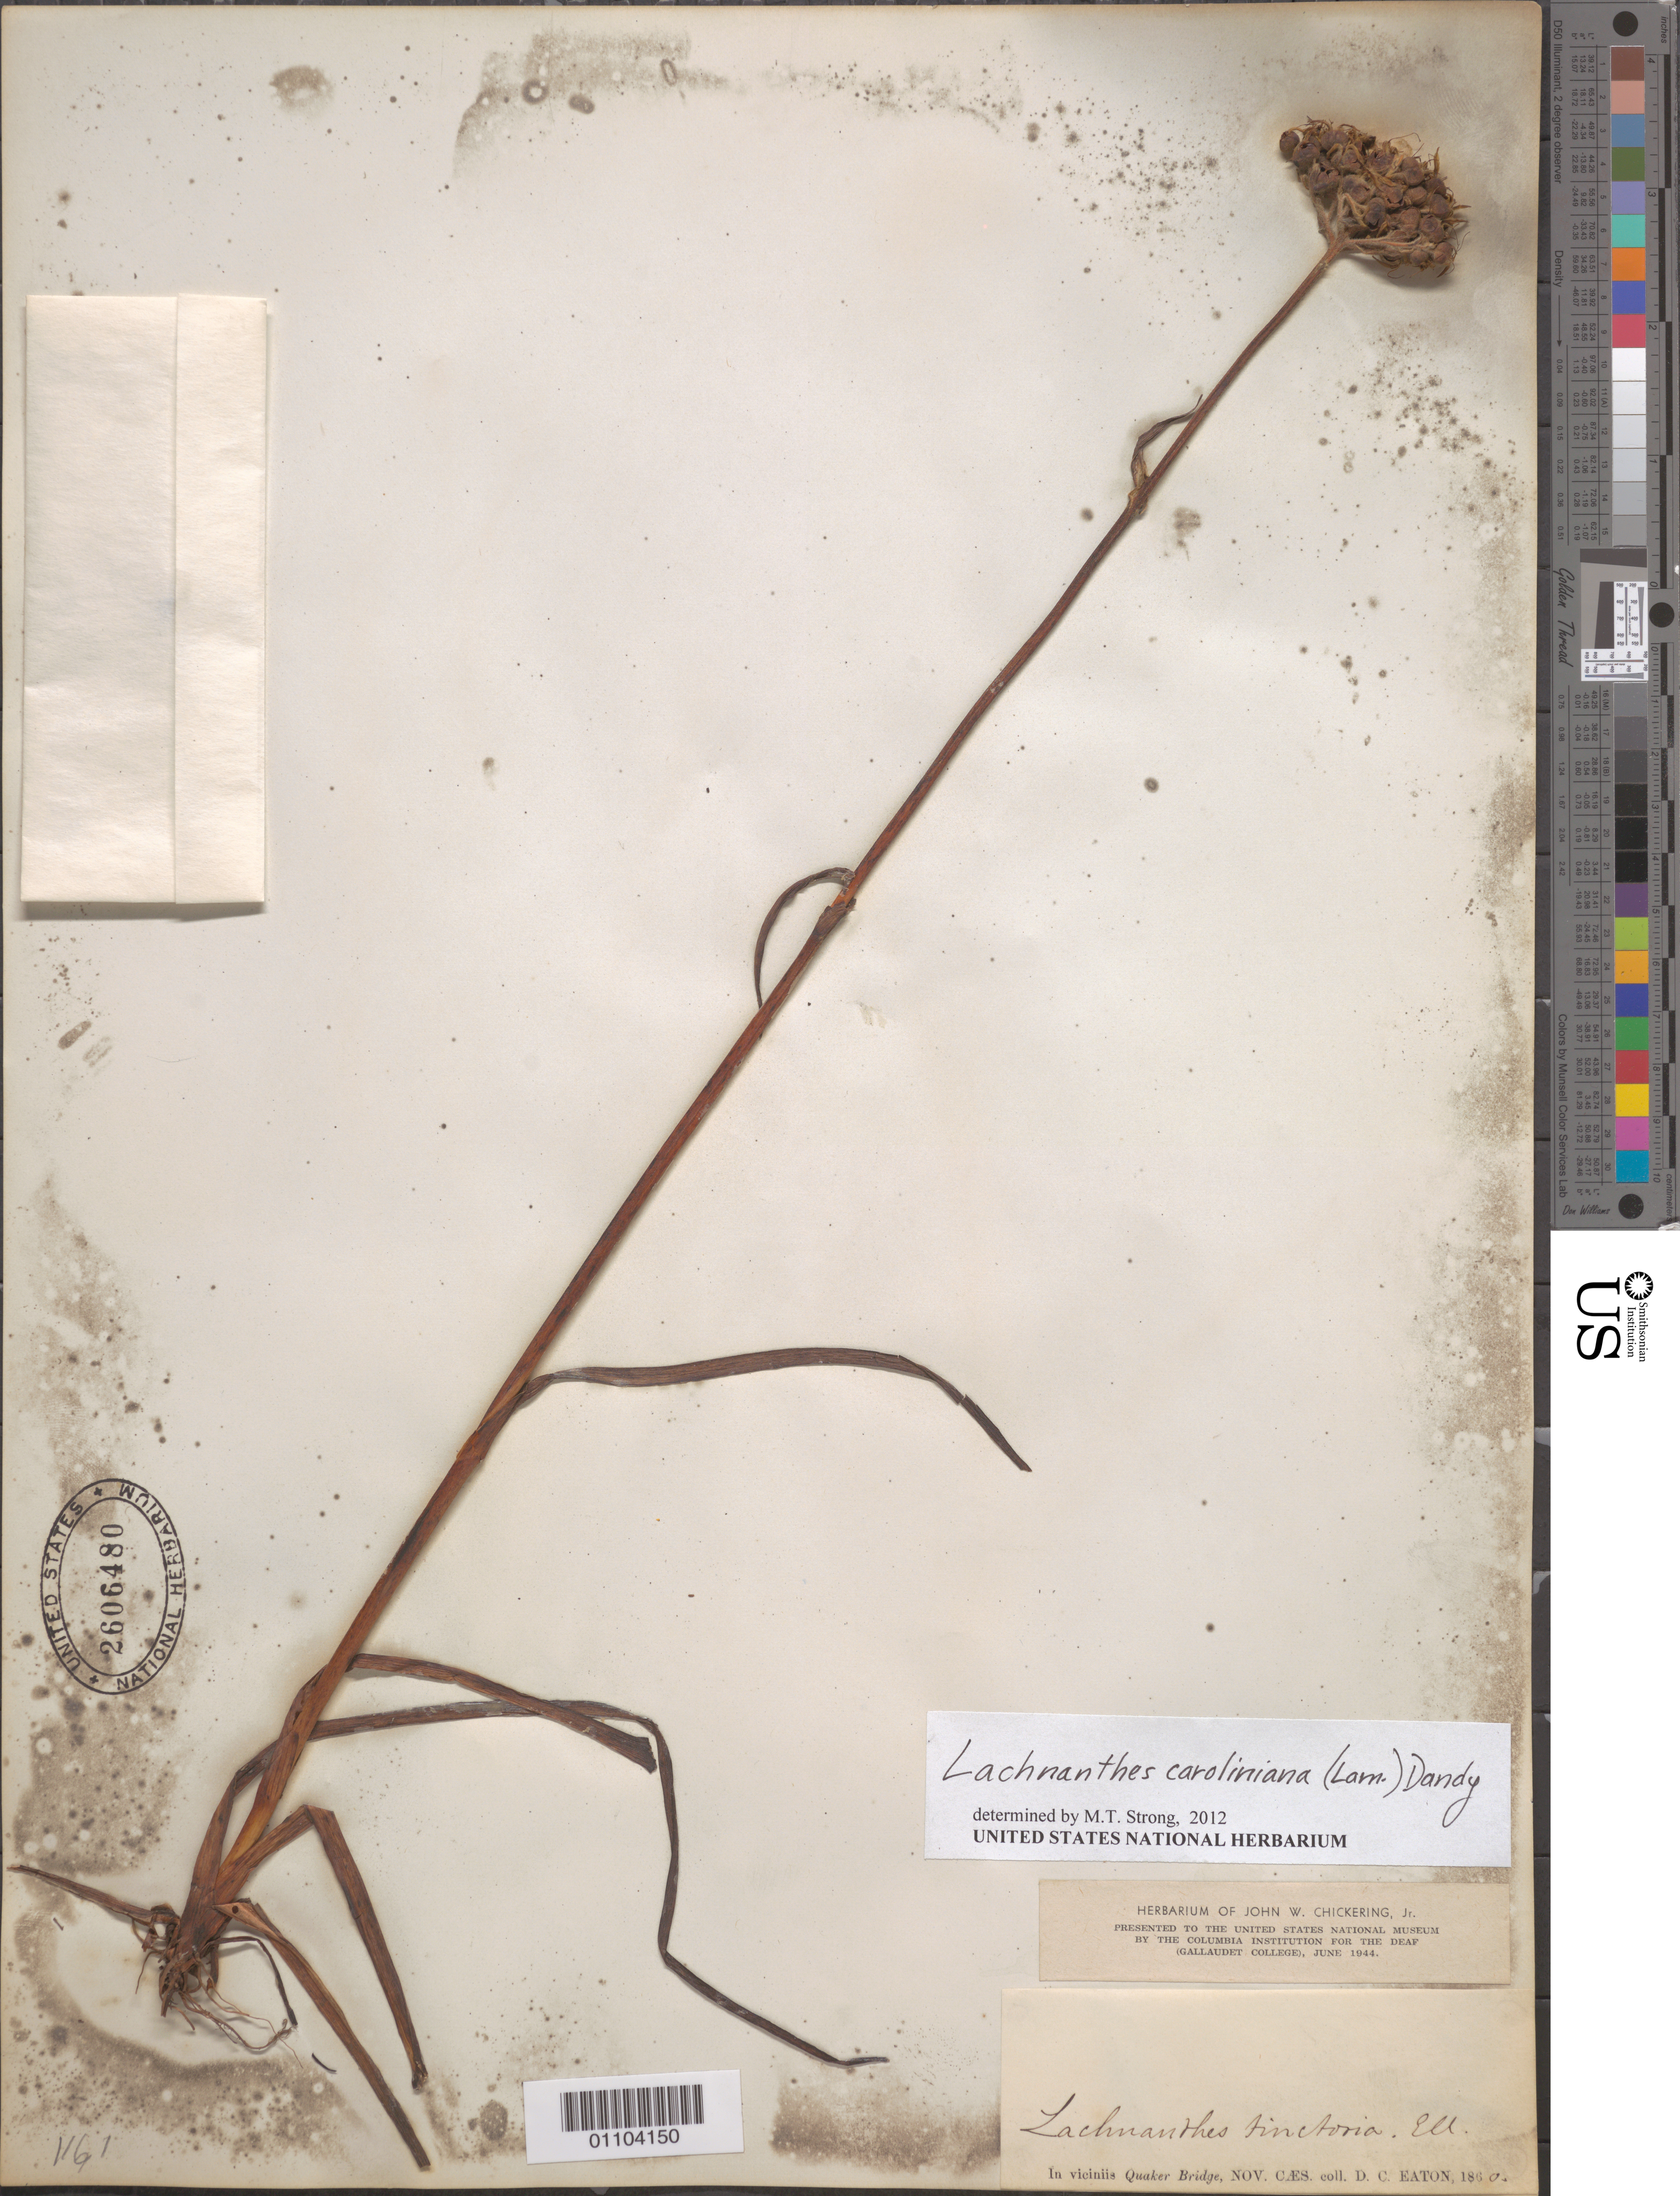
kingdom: Plantae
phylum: Tracheophyta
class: Liliopsida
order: Commelinales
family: Haemodoraceae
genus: Lachnanthes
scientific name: Lachnanthes caroliniana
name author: (Lam.) Dandy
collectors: D. C. Eaton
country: United States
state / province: New Jersey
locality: Quaker Bridge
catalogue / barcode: US 2606480